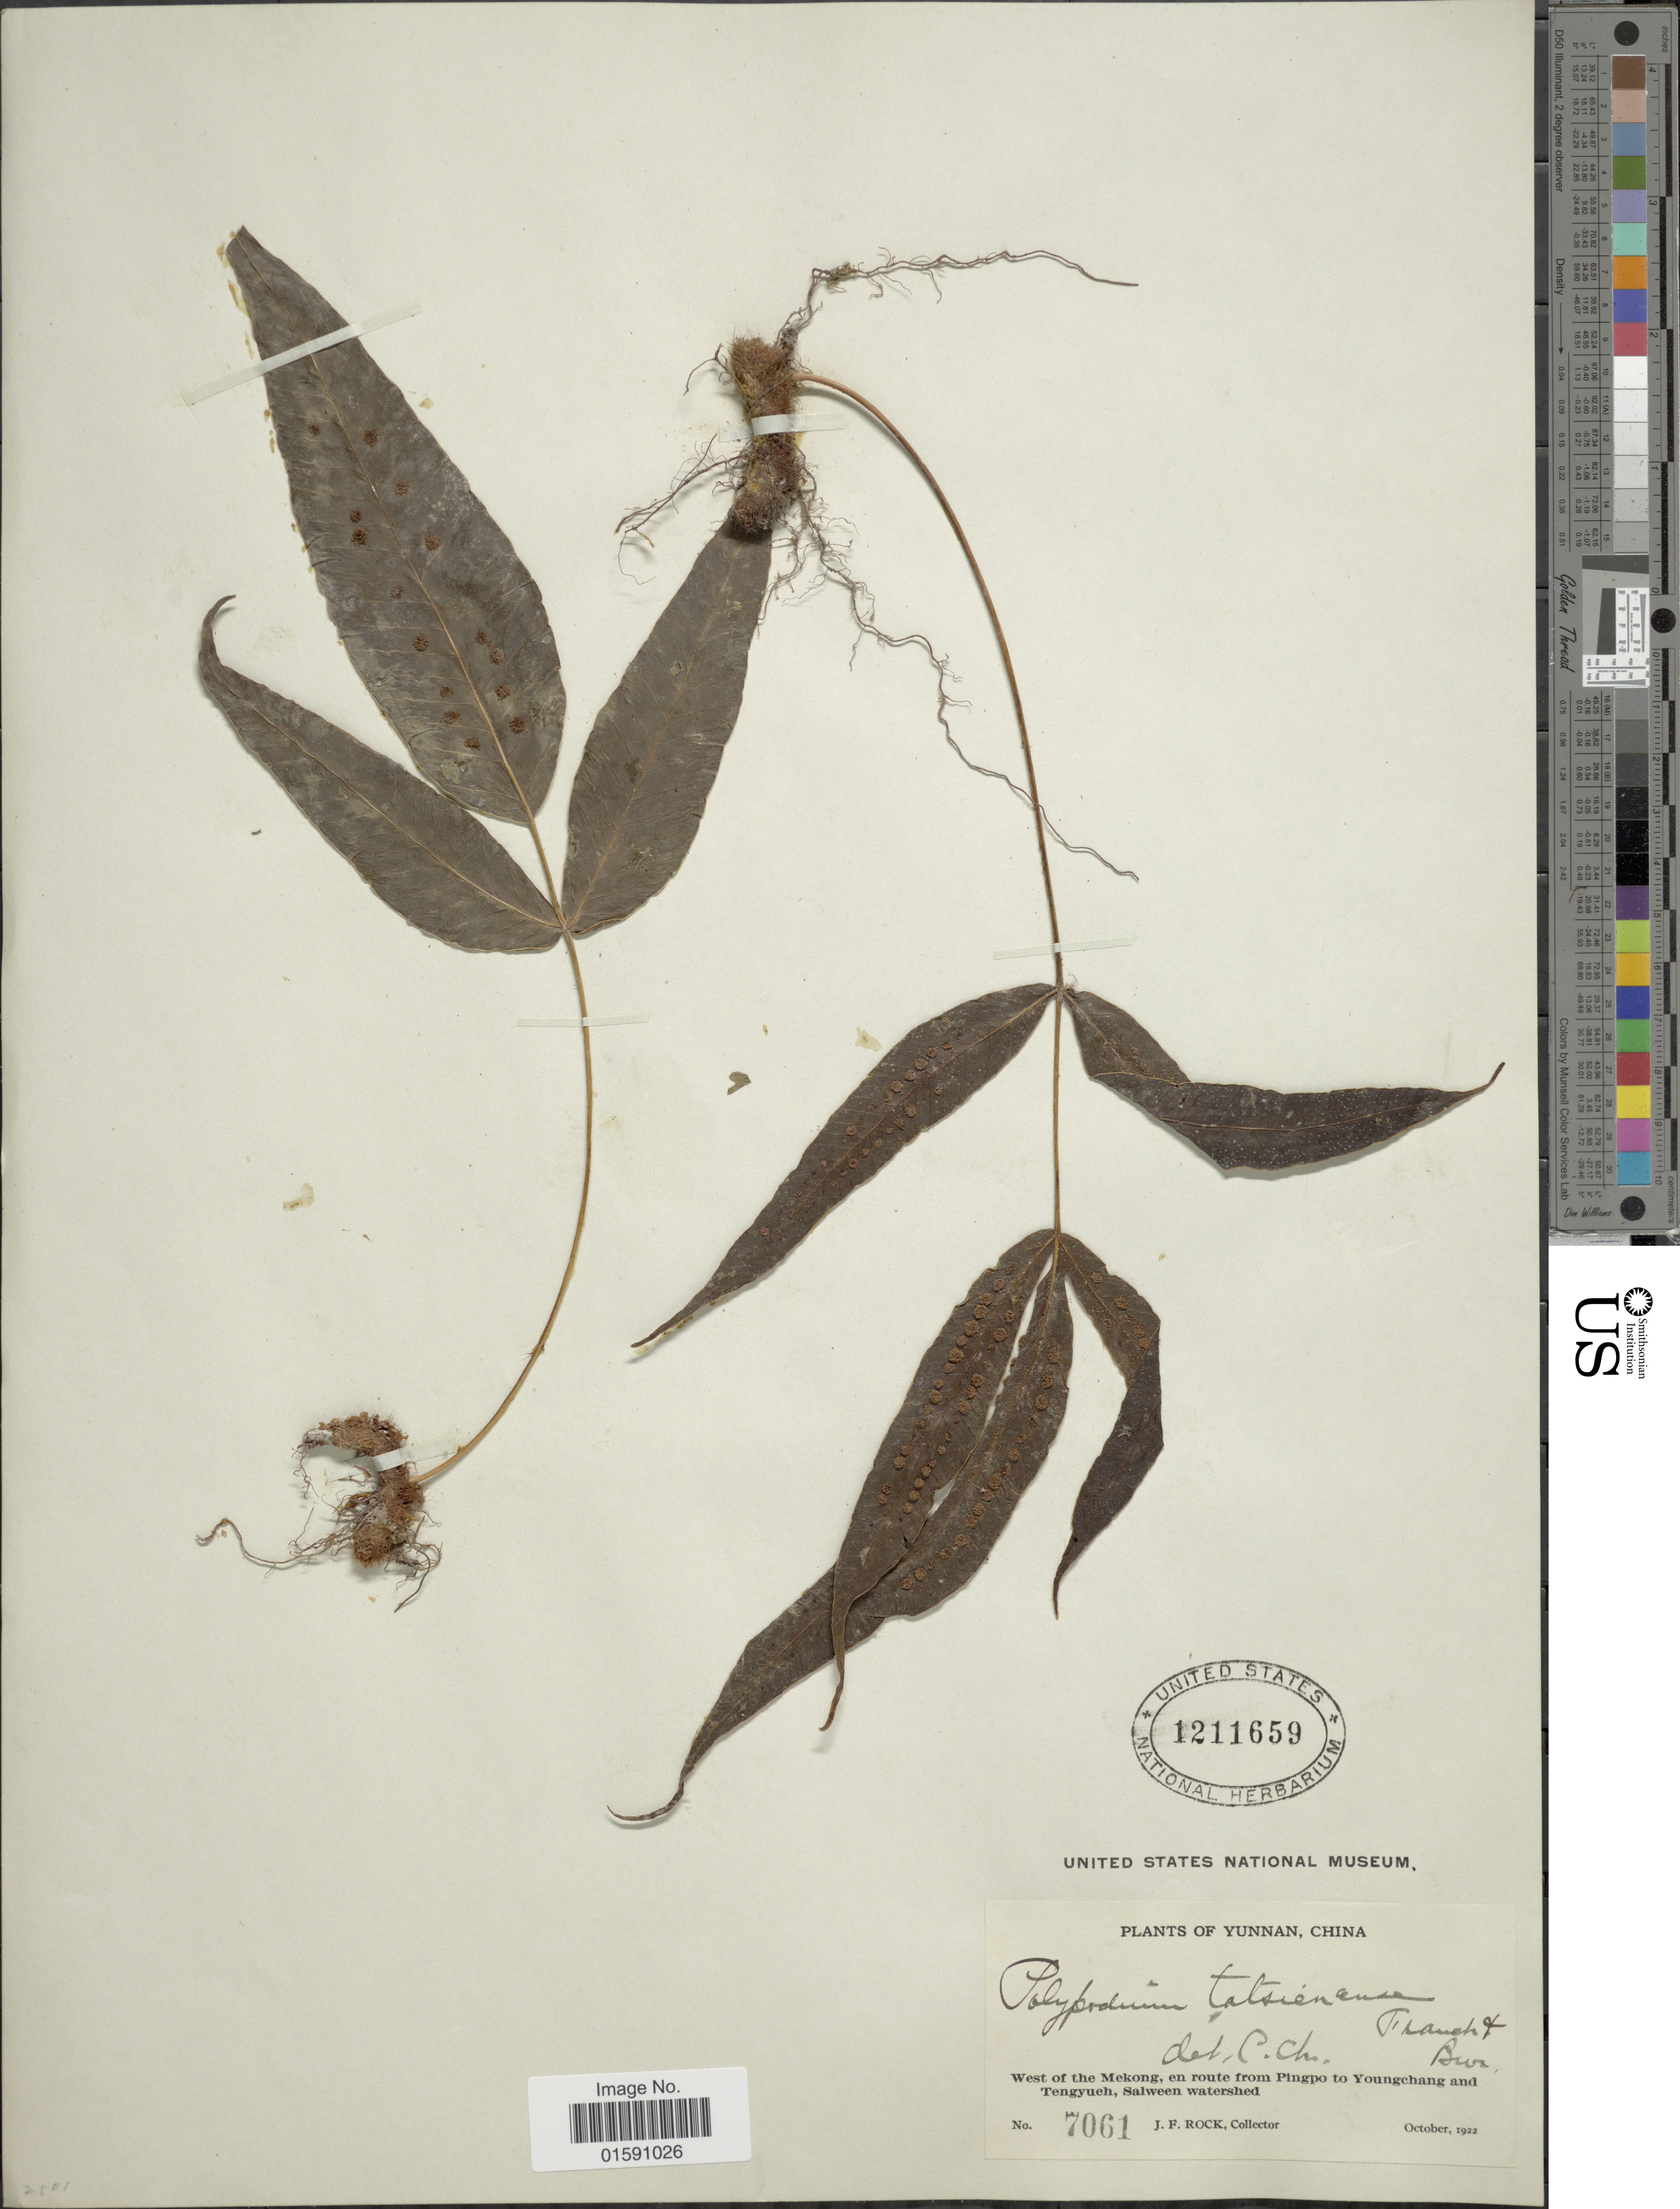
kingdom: Plantae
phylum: Tracheophyta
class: Polypodiopsida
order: Polypodiales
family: Polypodiaceae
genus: Arthromeris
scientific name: Arthromeris tatsienensis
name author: (Fr. & Bureau ex Christ) Ching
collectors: J. Rock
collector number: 7061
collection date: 1922-10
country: China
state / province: Yunnan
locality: West of the Mekong, en route from Pingpo to Youngchan and Tengyueh, salween watershed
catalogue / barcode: US 1211659